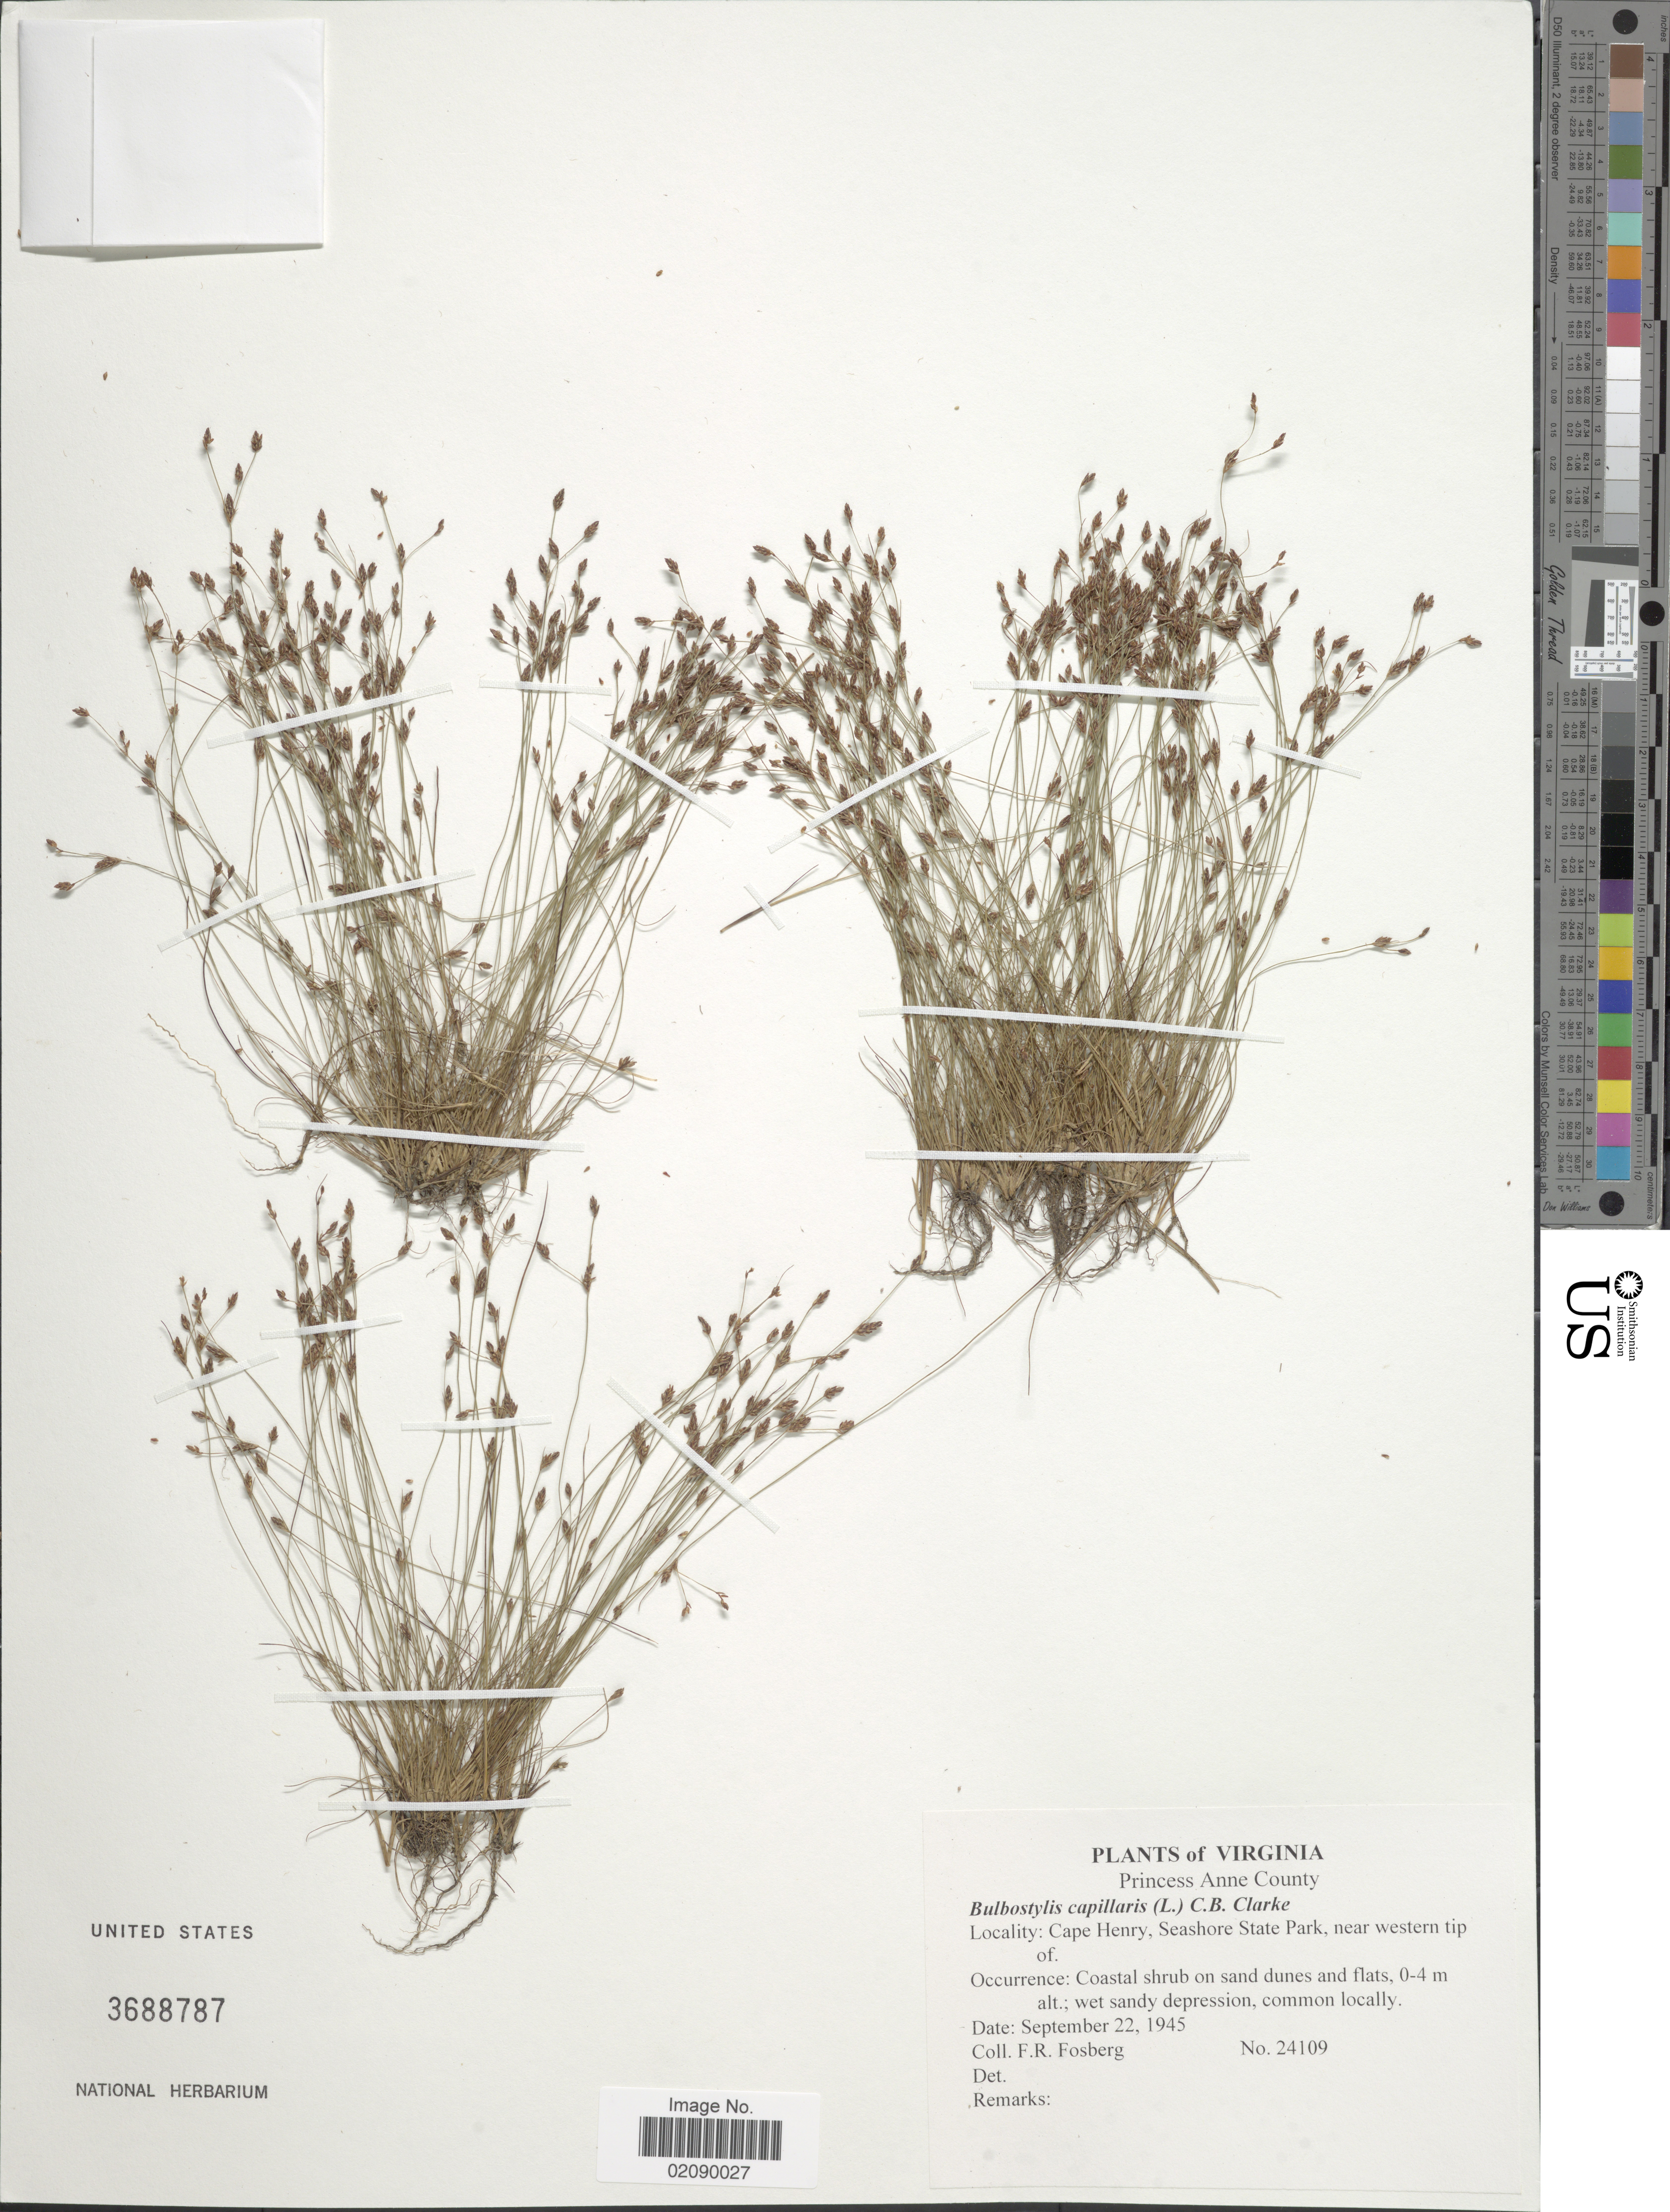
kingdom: Plantae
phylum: Tracheophyta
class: Liliopsida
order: Poales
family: Cyperaceae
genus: Bulbostylis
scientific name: Bulbostylis capillaris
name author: (L.) Kunth ex C.B. Clarke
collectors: F. R. Fosberg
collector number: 24109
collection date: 1945-09-22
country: United States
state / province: Virginia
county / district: City of Virginia Beach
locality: Princess Anne (=historic county name)County, Cape Henry, Seashore State Park, near western tip of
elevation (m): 0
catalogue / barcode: US 3688787